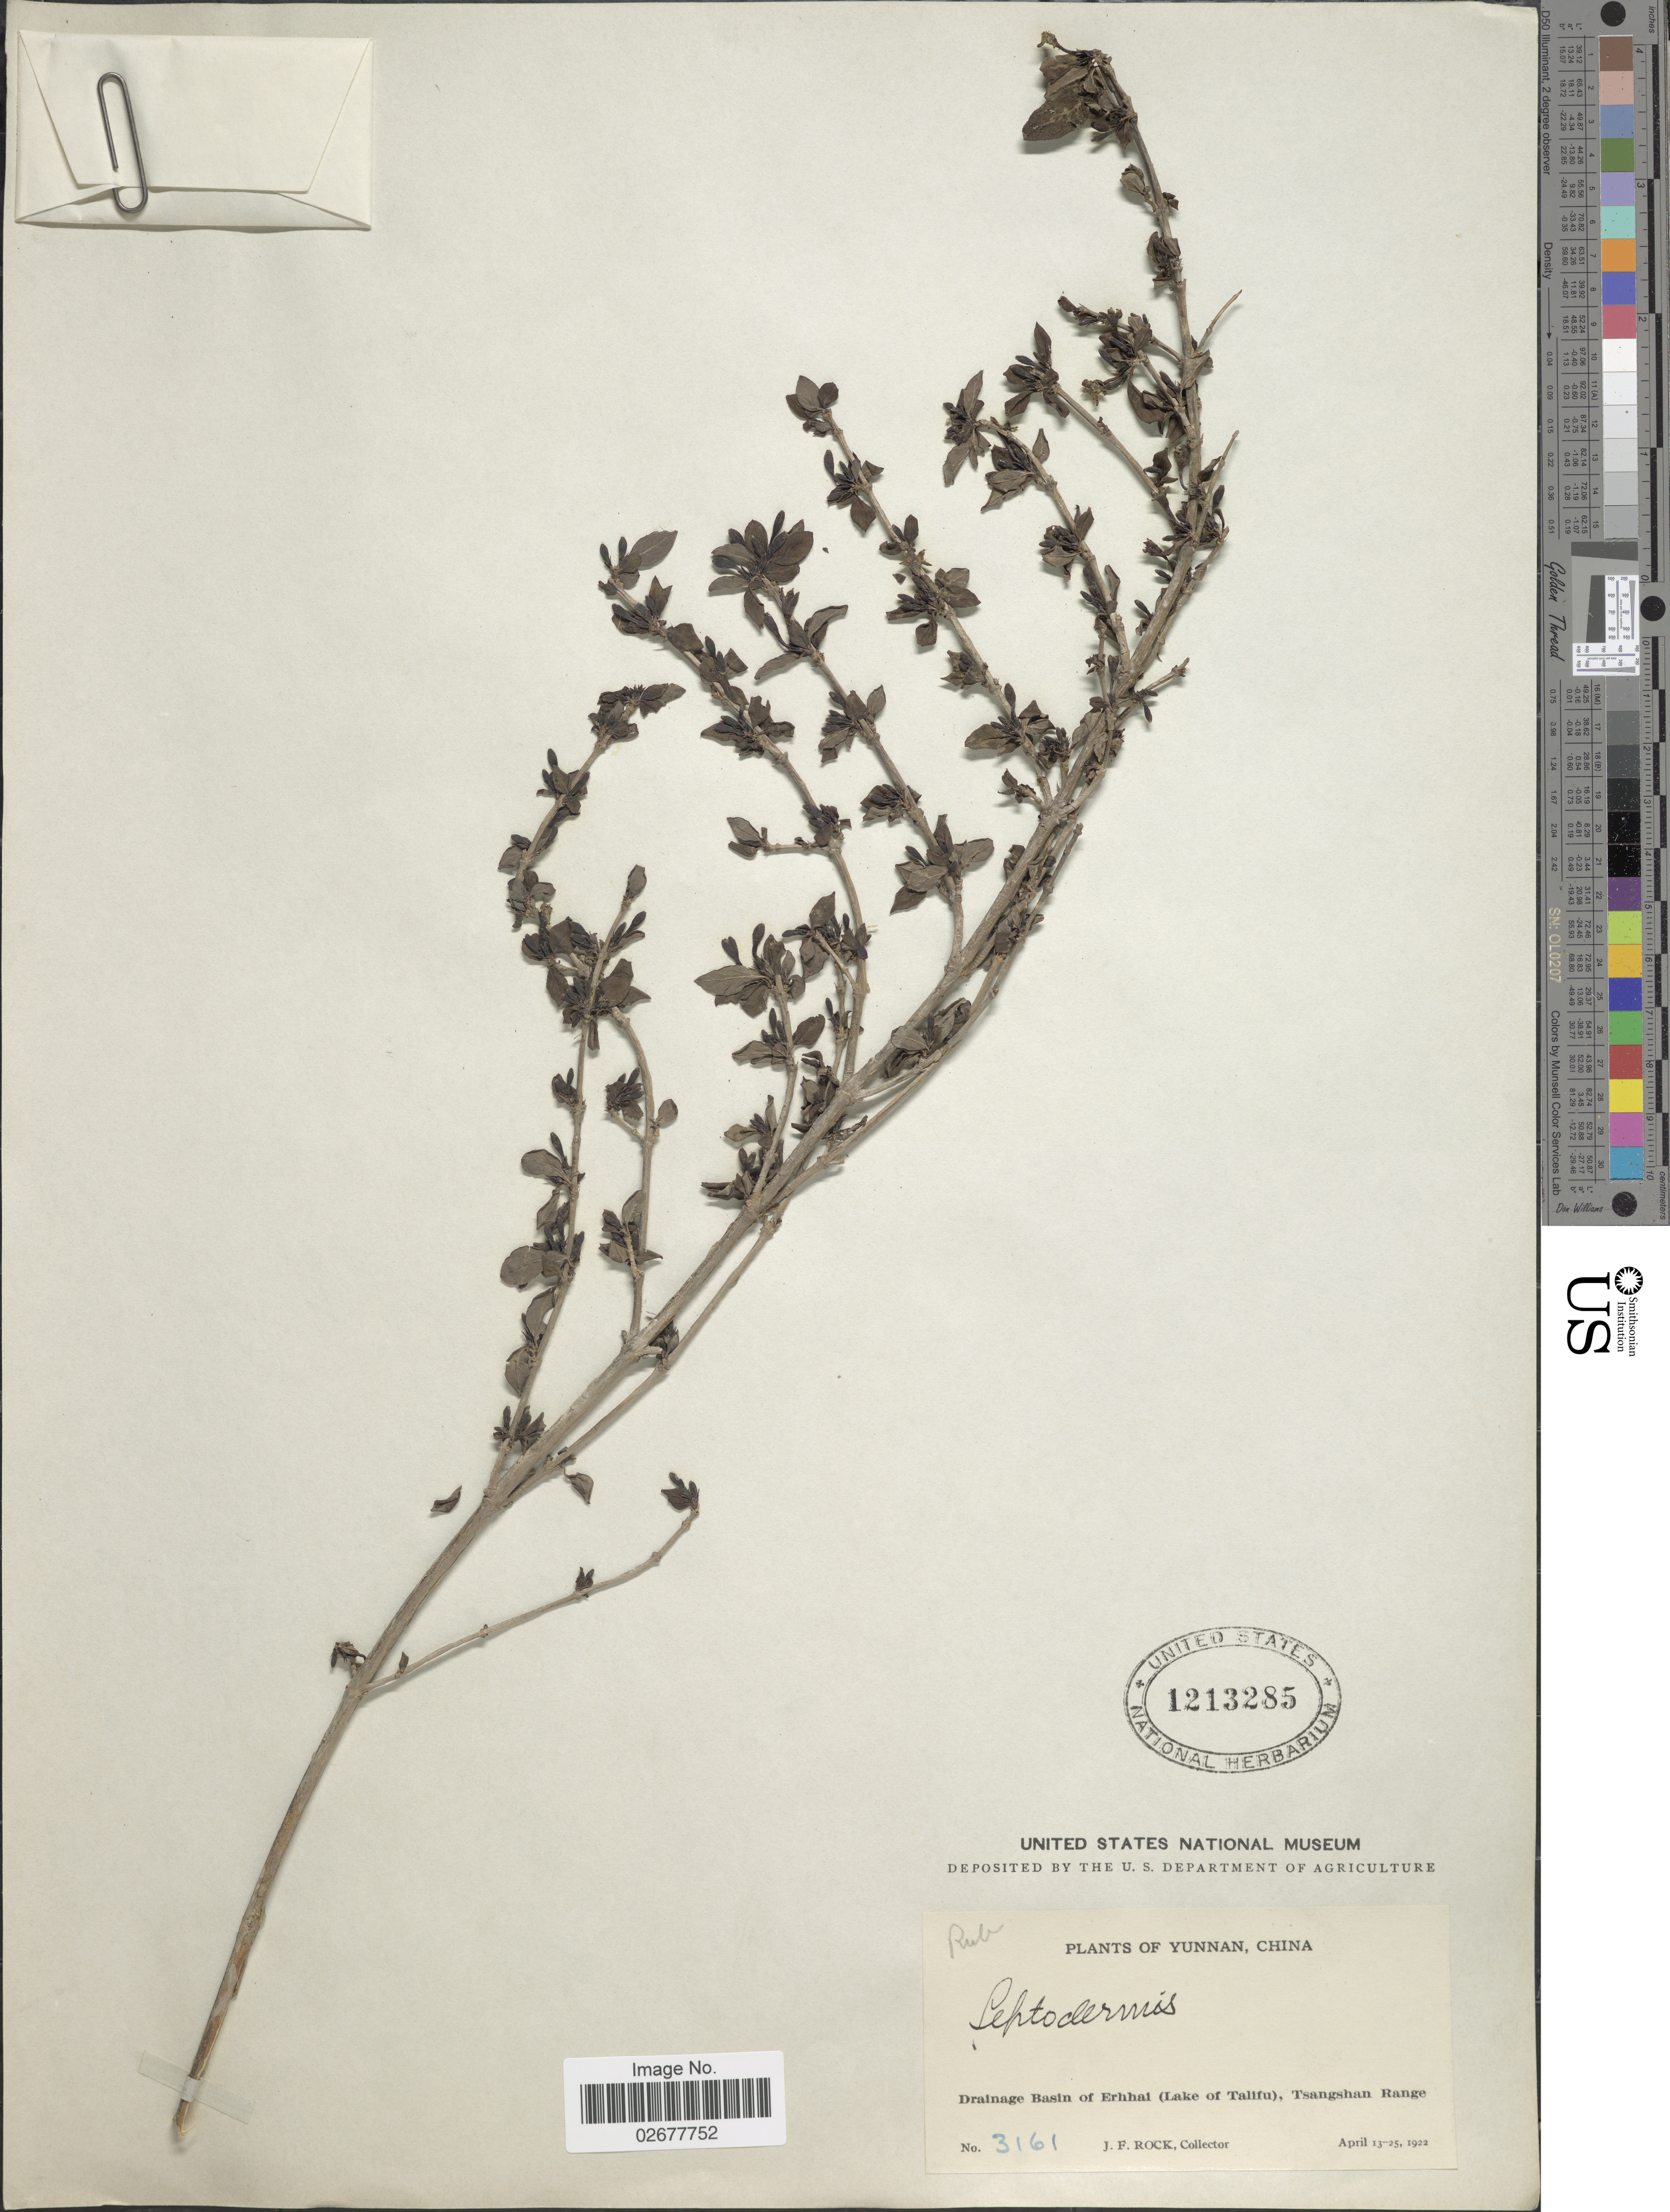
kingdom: Plantae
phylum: Tracheophyta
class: Magnoliopsida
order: Gentianales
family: Rubiaceae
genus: Leptodermis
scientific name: Leptodermis sp.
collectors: J. Rock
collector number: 3161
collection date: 1922-04-13/1922-04-25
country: China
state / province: Yunnan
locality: Drainage Basin of Erhhai (Lake of Talifu), Tsangshan Range.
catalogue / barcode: US 1213285